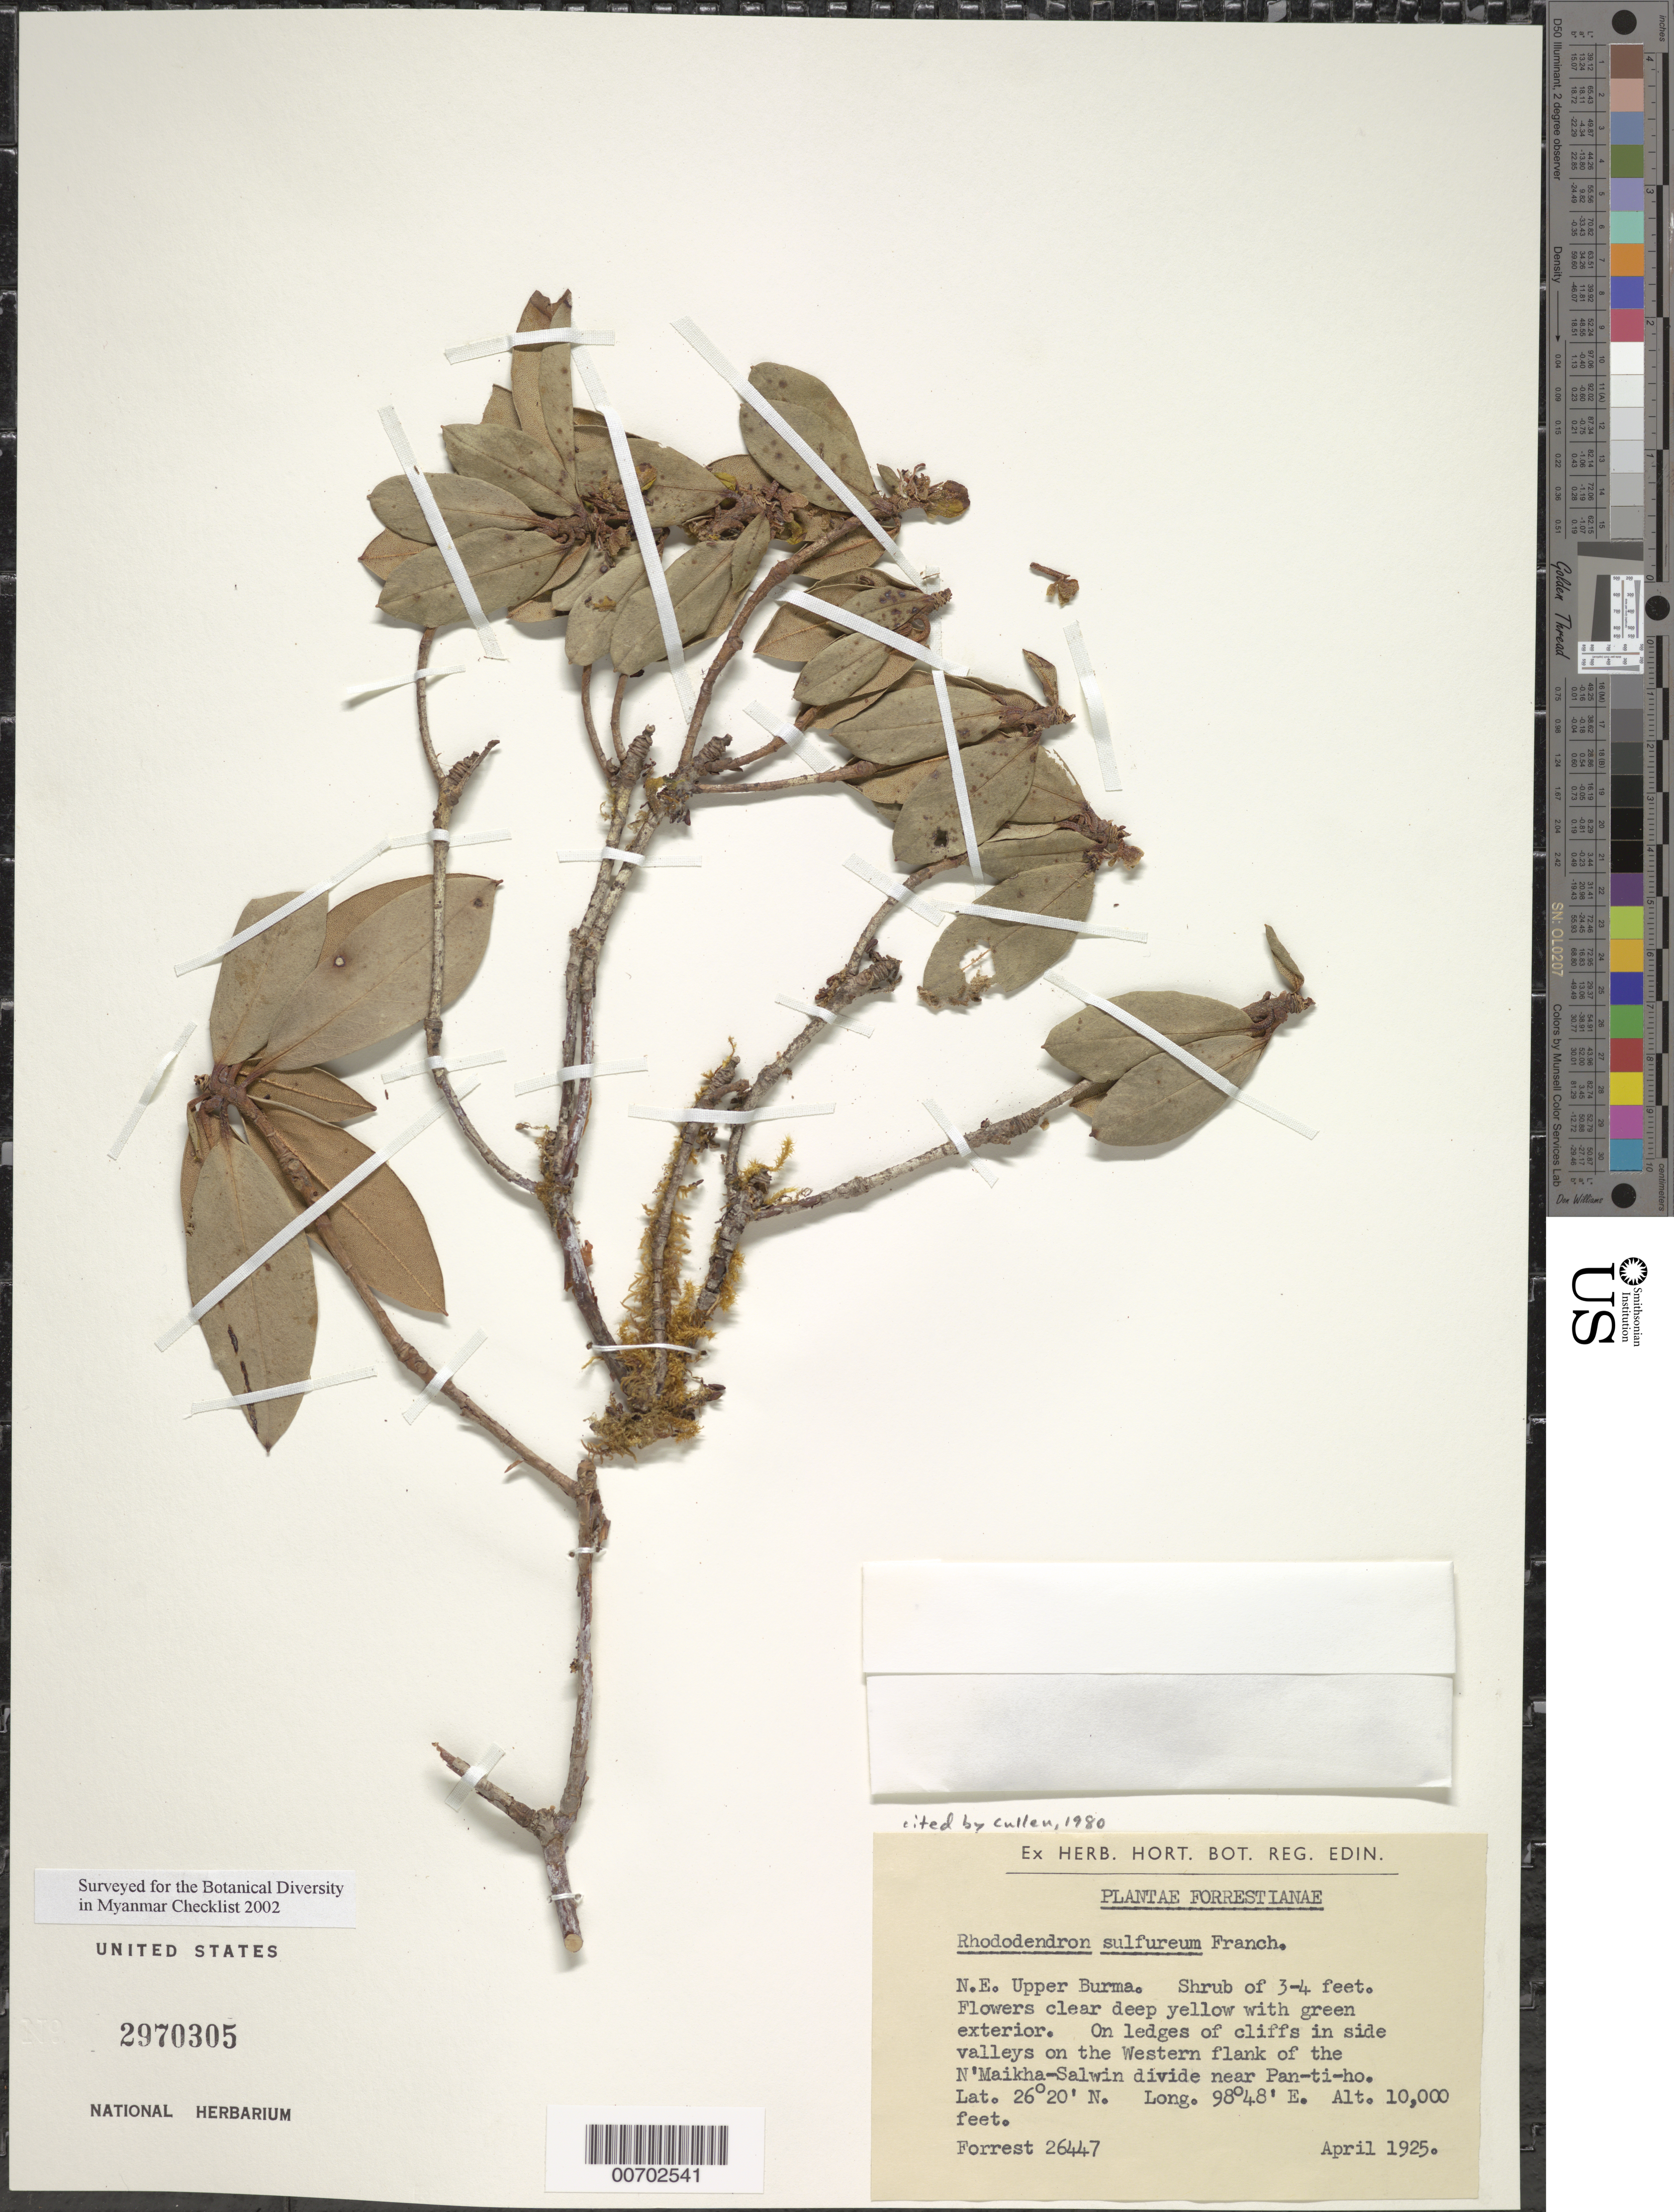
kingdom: Plantae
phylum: Tracheophyta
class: Magnoliopsida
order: Ericales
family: Ericaceae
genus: Rhododendron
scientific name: Rhododendron sulfureum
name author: Franch.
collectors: G. Forrest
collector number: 26447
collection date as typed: Apr 1925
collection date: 1925-04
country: Myanmar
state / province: Kachin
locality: N'Maikha-Salwin Divide, W flank, Pan-ti-ho, near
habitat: On ledges of cliffs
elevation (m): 3048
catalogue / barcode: US 2970305